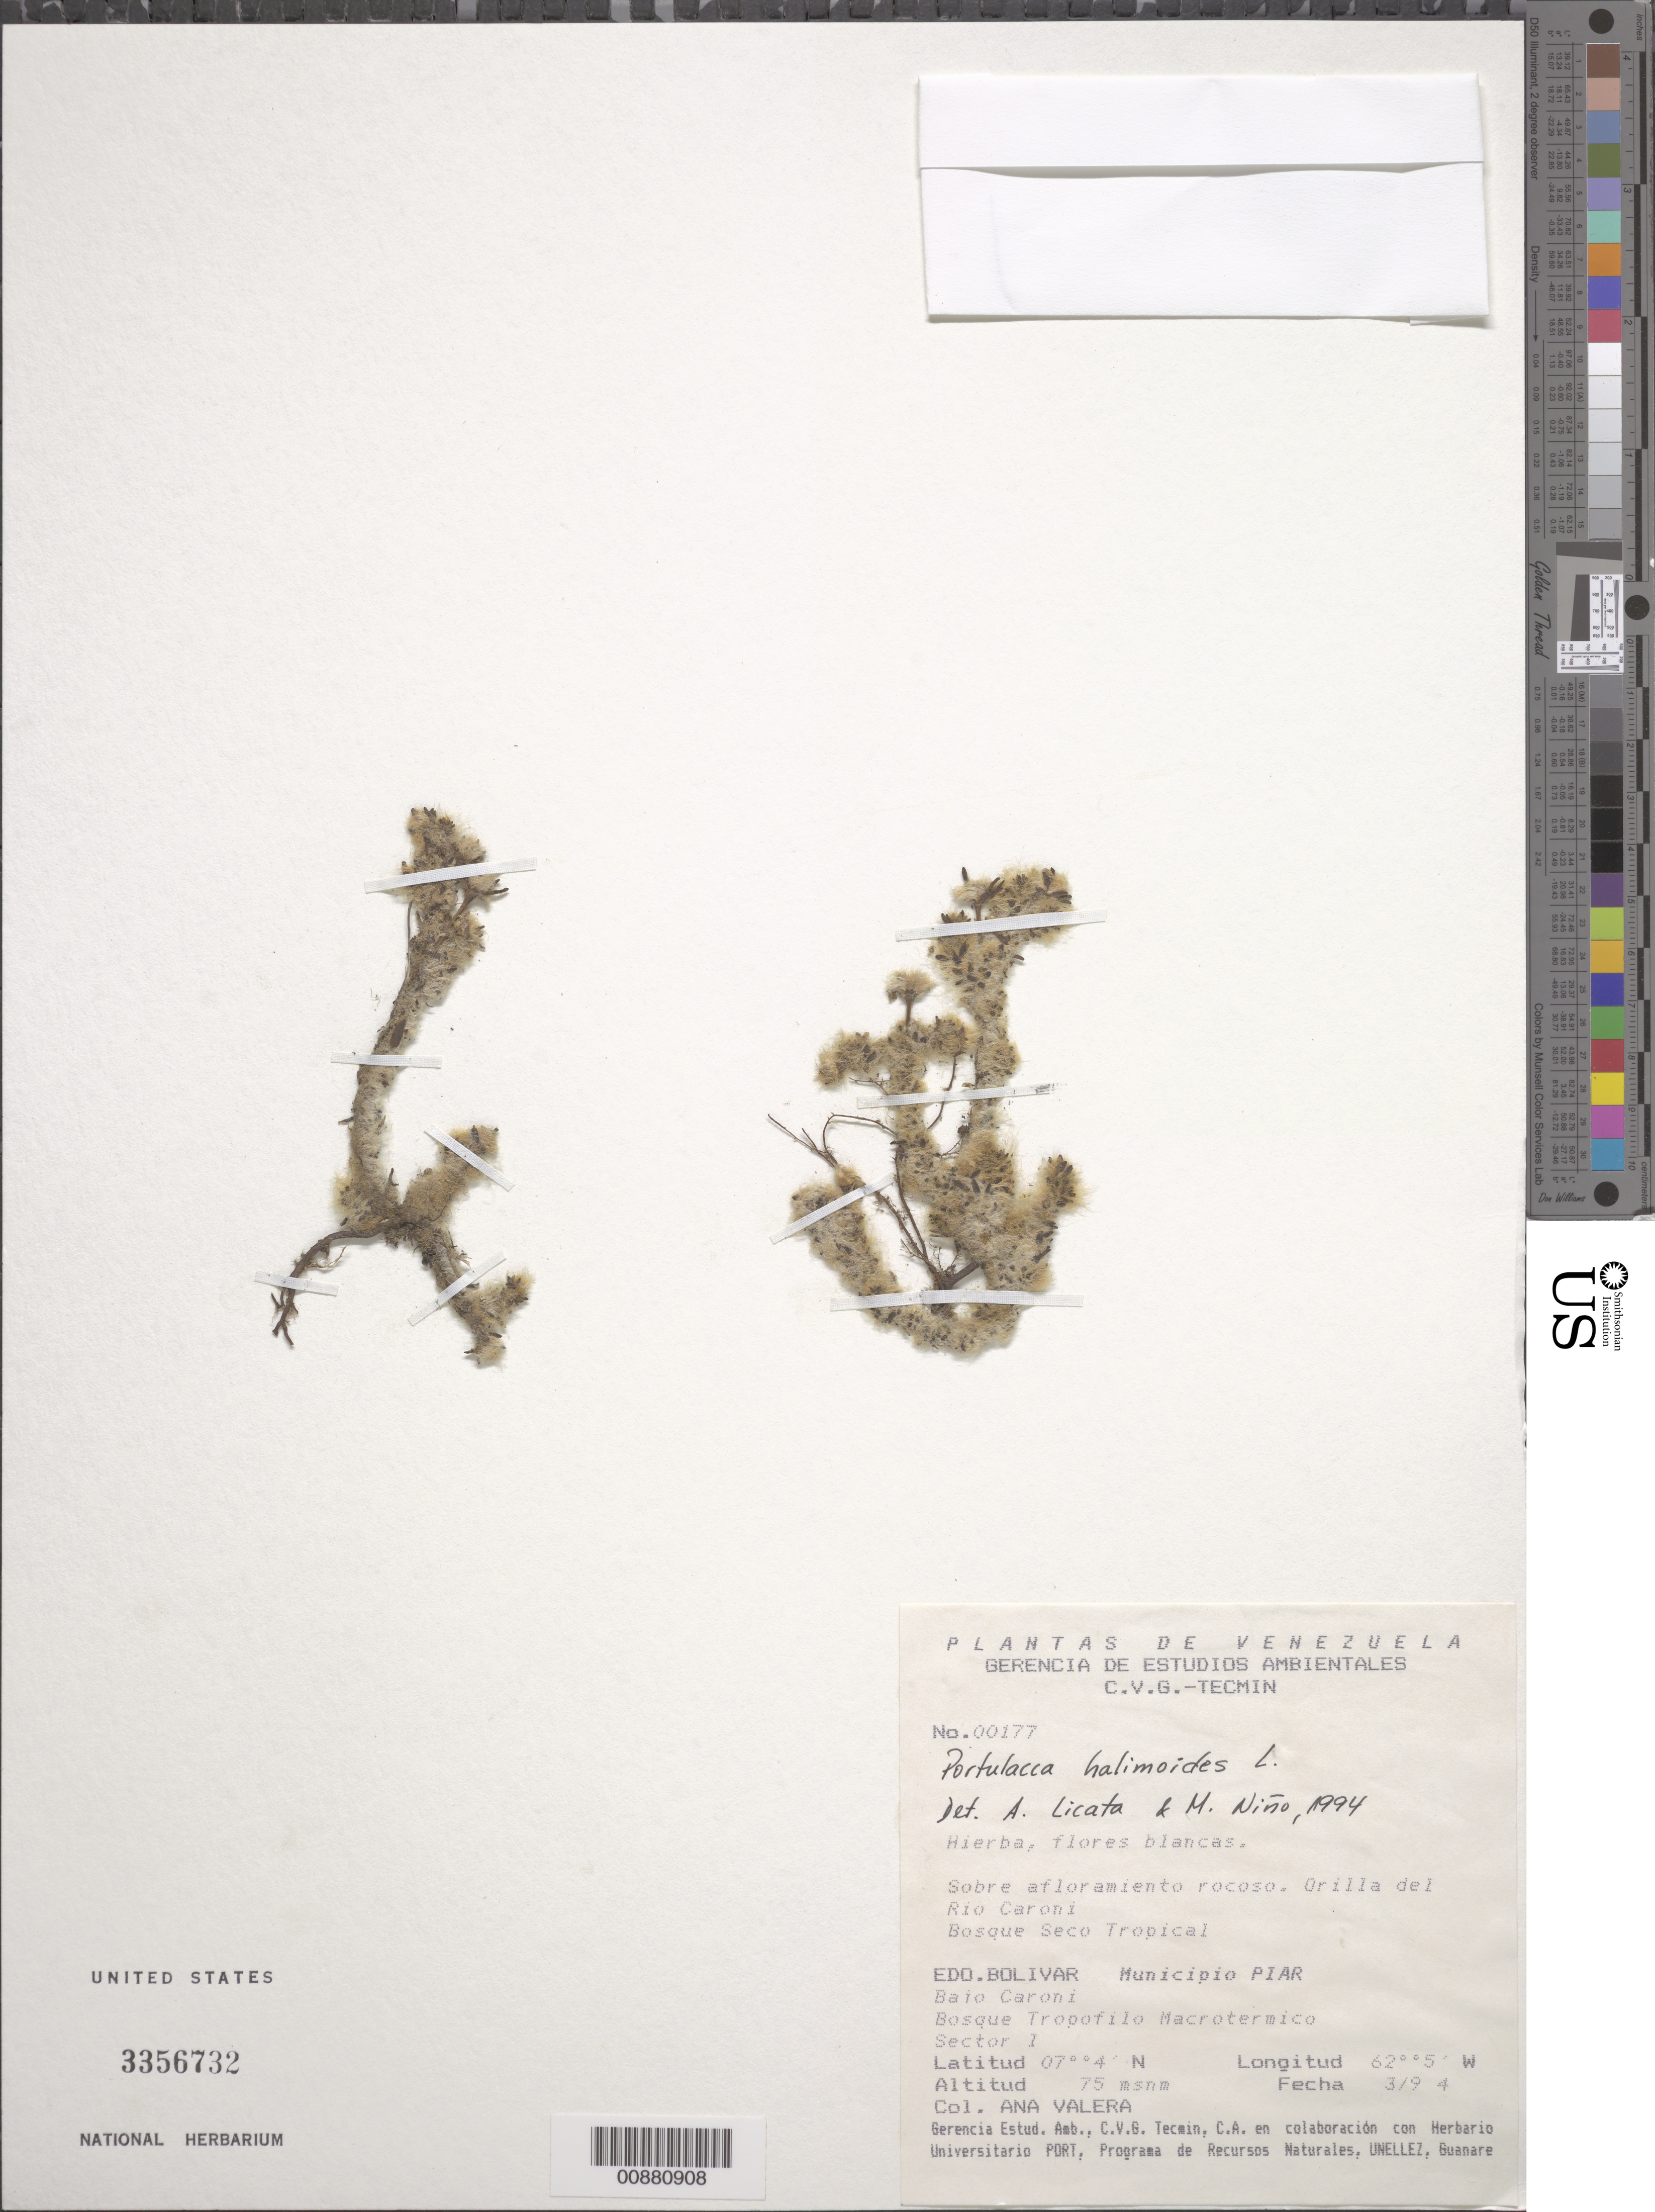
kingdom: Plantae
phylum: Tracheophyta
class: Magnoliopsida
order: Caryophyllales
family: Portulacaceae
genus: Portulaca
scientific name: Portulaca halimoides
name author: L.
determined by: Licata, A.; Niño, S. M.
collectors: A. Valera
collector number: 177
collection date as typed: Mar-94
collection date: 1994-03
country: Venezuela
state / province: Bolívar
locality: Mun. Piar, Bajo Caroní, sector I; Río Caroní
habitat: Bosque tropofilo macrotermico; sobre afloramiento rocoso, bosque seco tropical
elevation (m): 75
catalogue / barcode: US 3356732